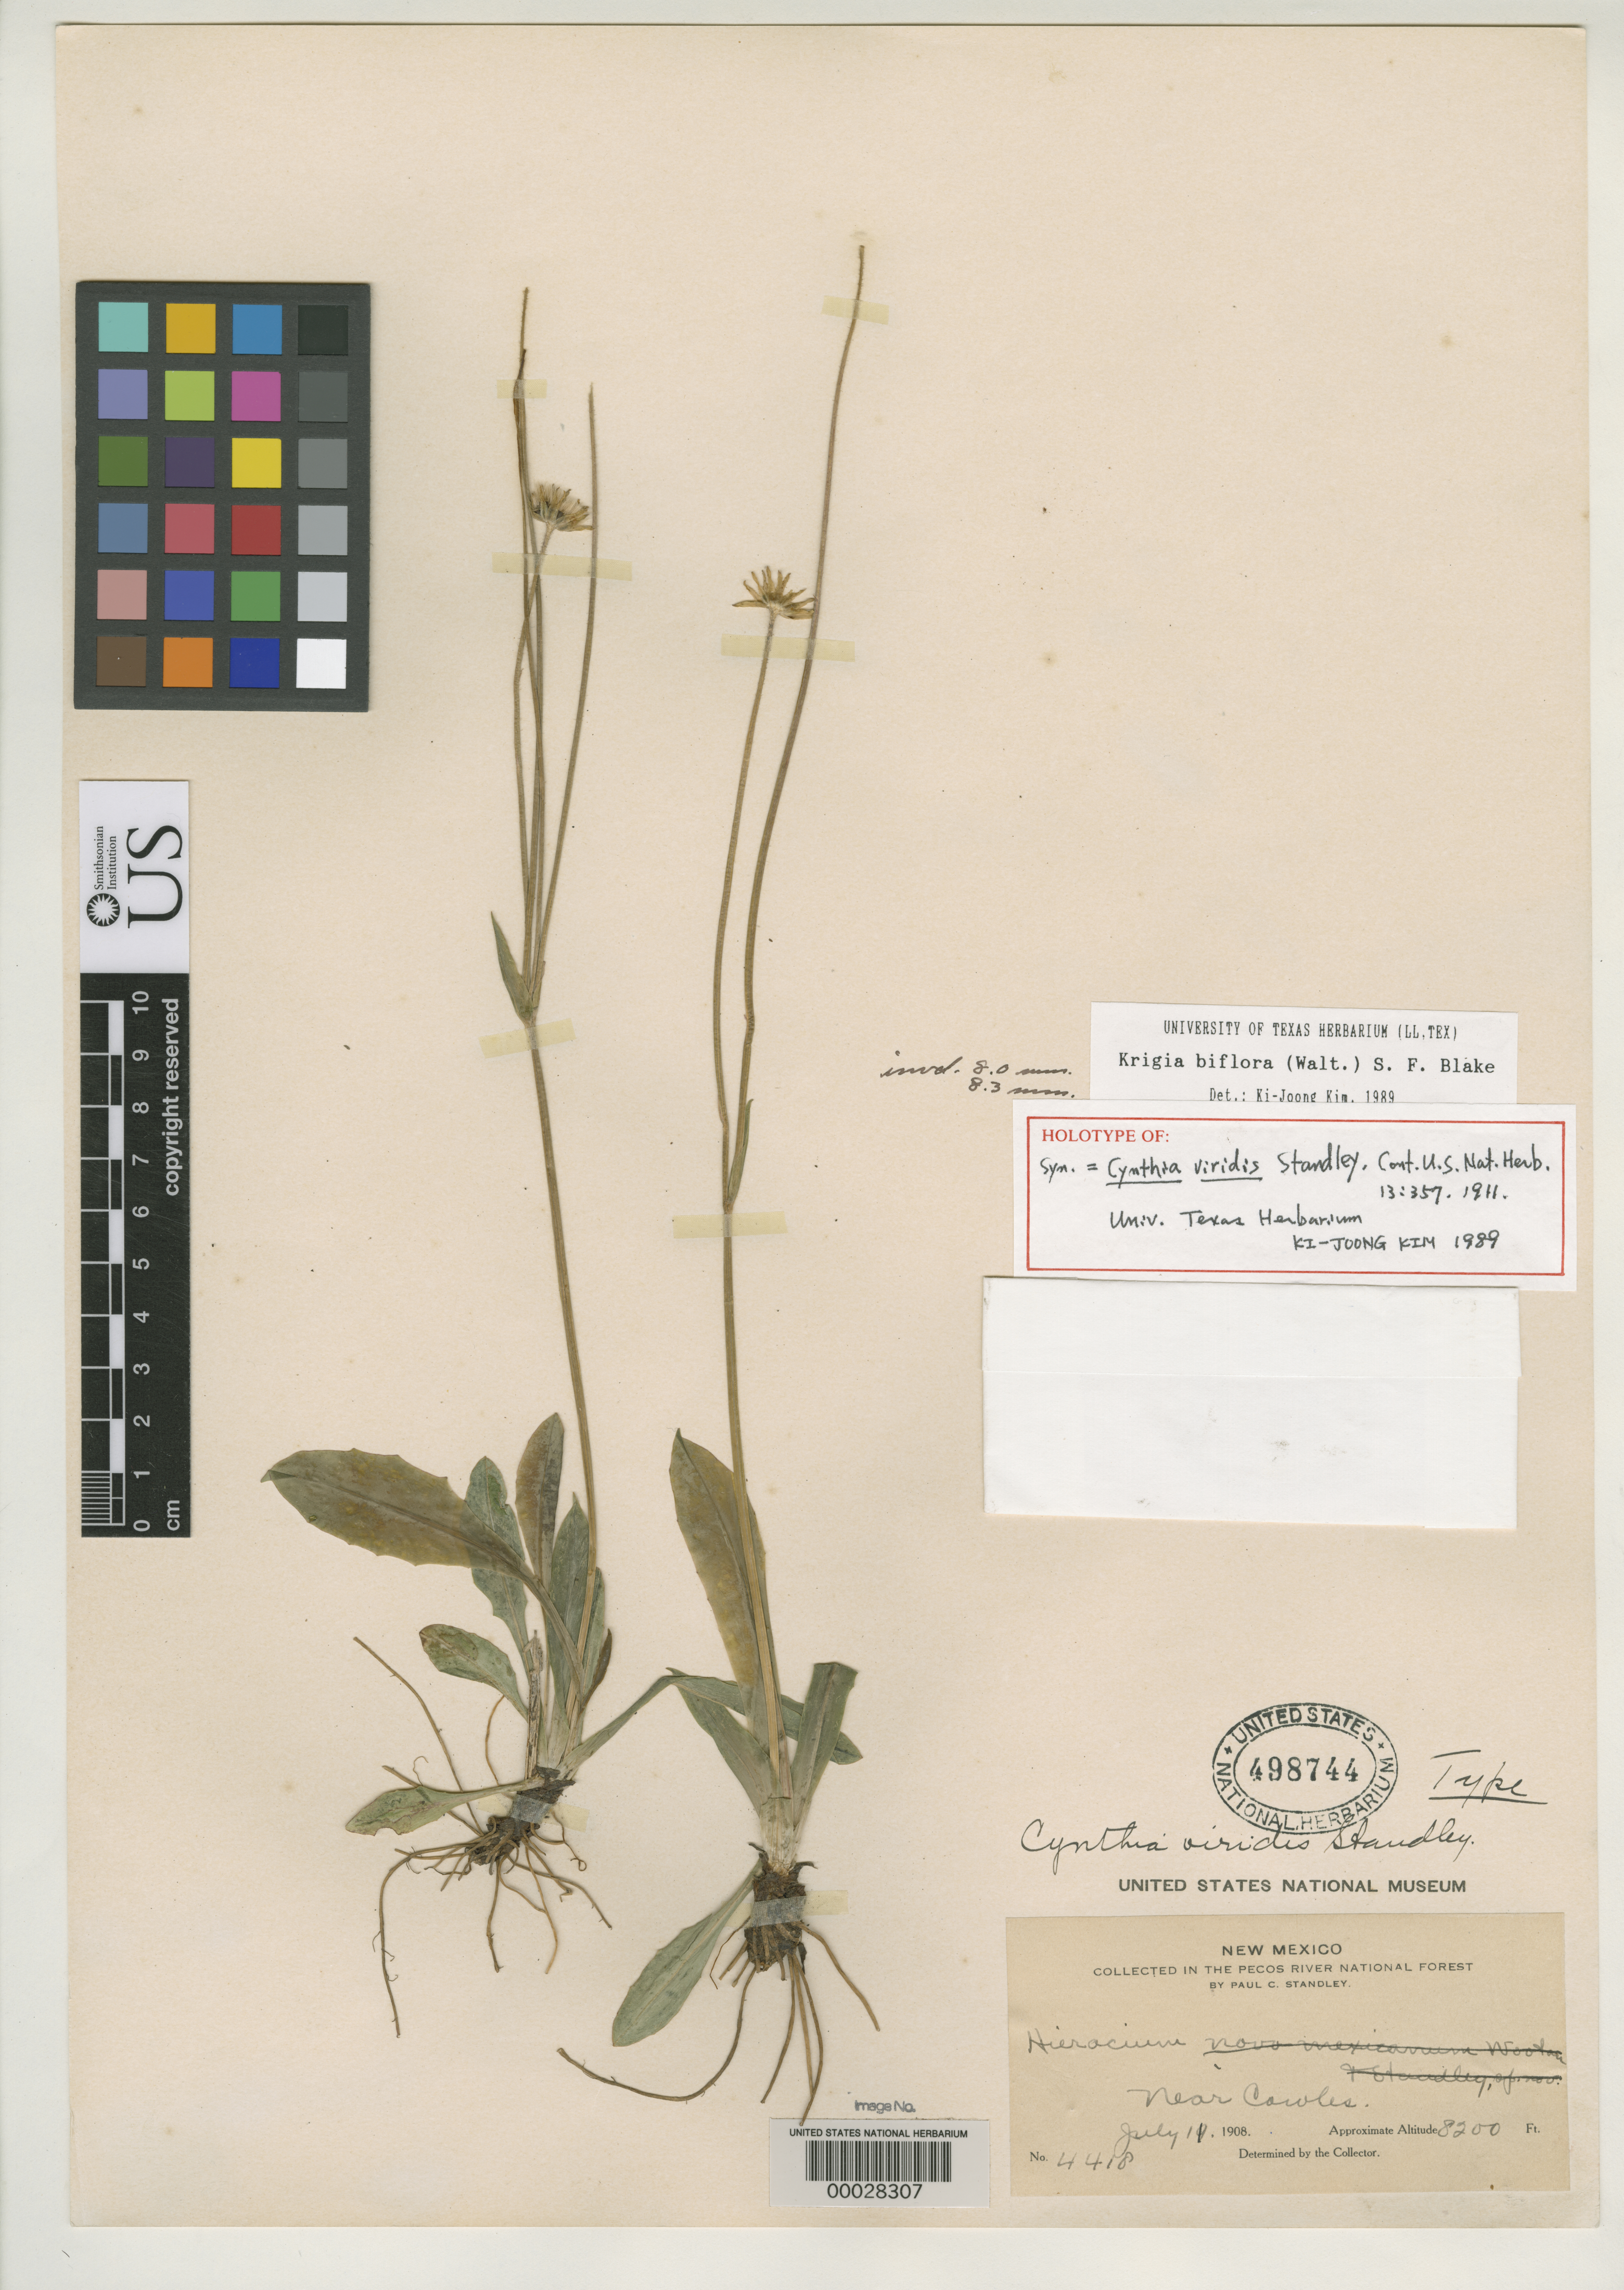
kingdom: Plantae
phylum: Tracheophyta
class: Magnoliopsida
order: Asterales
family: Asteraceae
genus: Cynthia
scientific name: Cynthia viridis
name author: Standl.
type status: Holotype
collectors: P. C. Standley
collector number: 4418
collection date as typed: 11 Jul 1908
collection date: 1908-07-11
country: United States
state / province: New Mexico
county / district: San Miguel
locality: Near Cowles, Pecas [Pecos?] River National Forest.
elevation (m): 2400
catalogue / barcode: US 498744